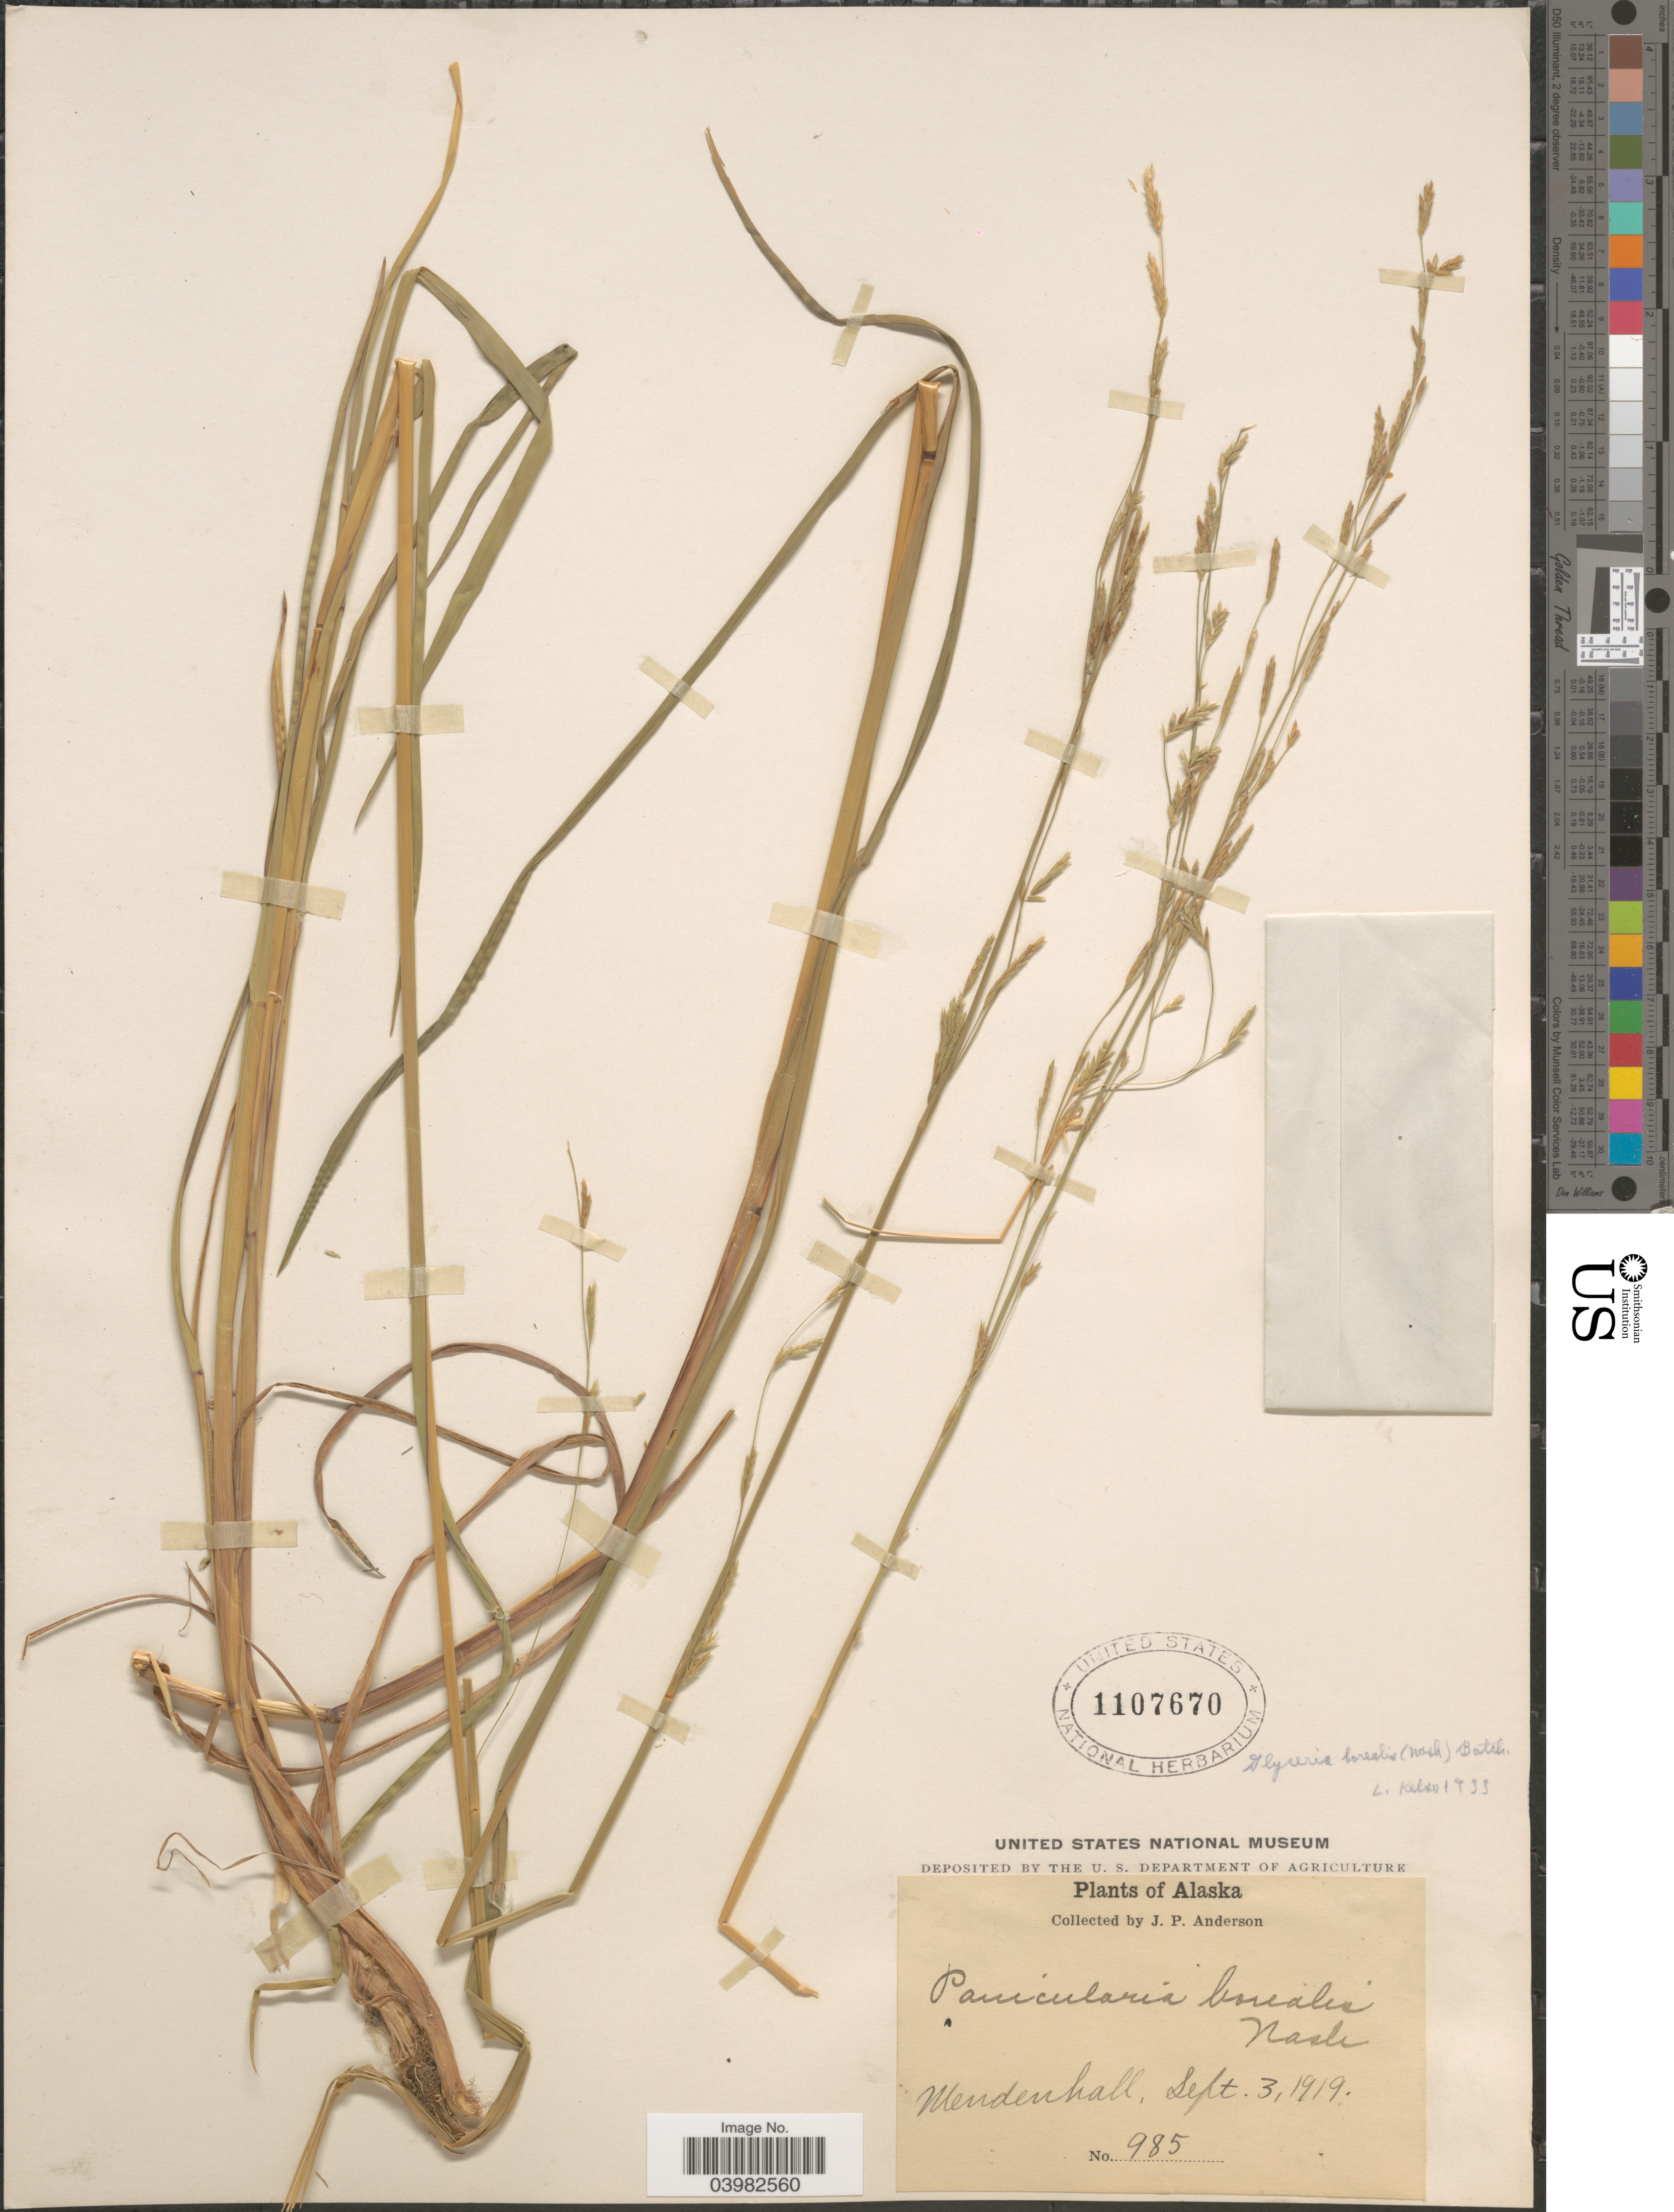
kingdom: Plantae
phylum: Tracheophyta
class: Liliopsida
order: Poales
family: Poaceae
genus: Glyceria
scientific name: Glyceria borealis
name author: (Nash) Batchelder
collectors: J. P. Anderson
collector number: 985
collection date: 1919-09-03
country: United States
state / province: Alaska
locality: Mendenhall.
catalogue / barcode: US 1107670